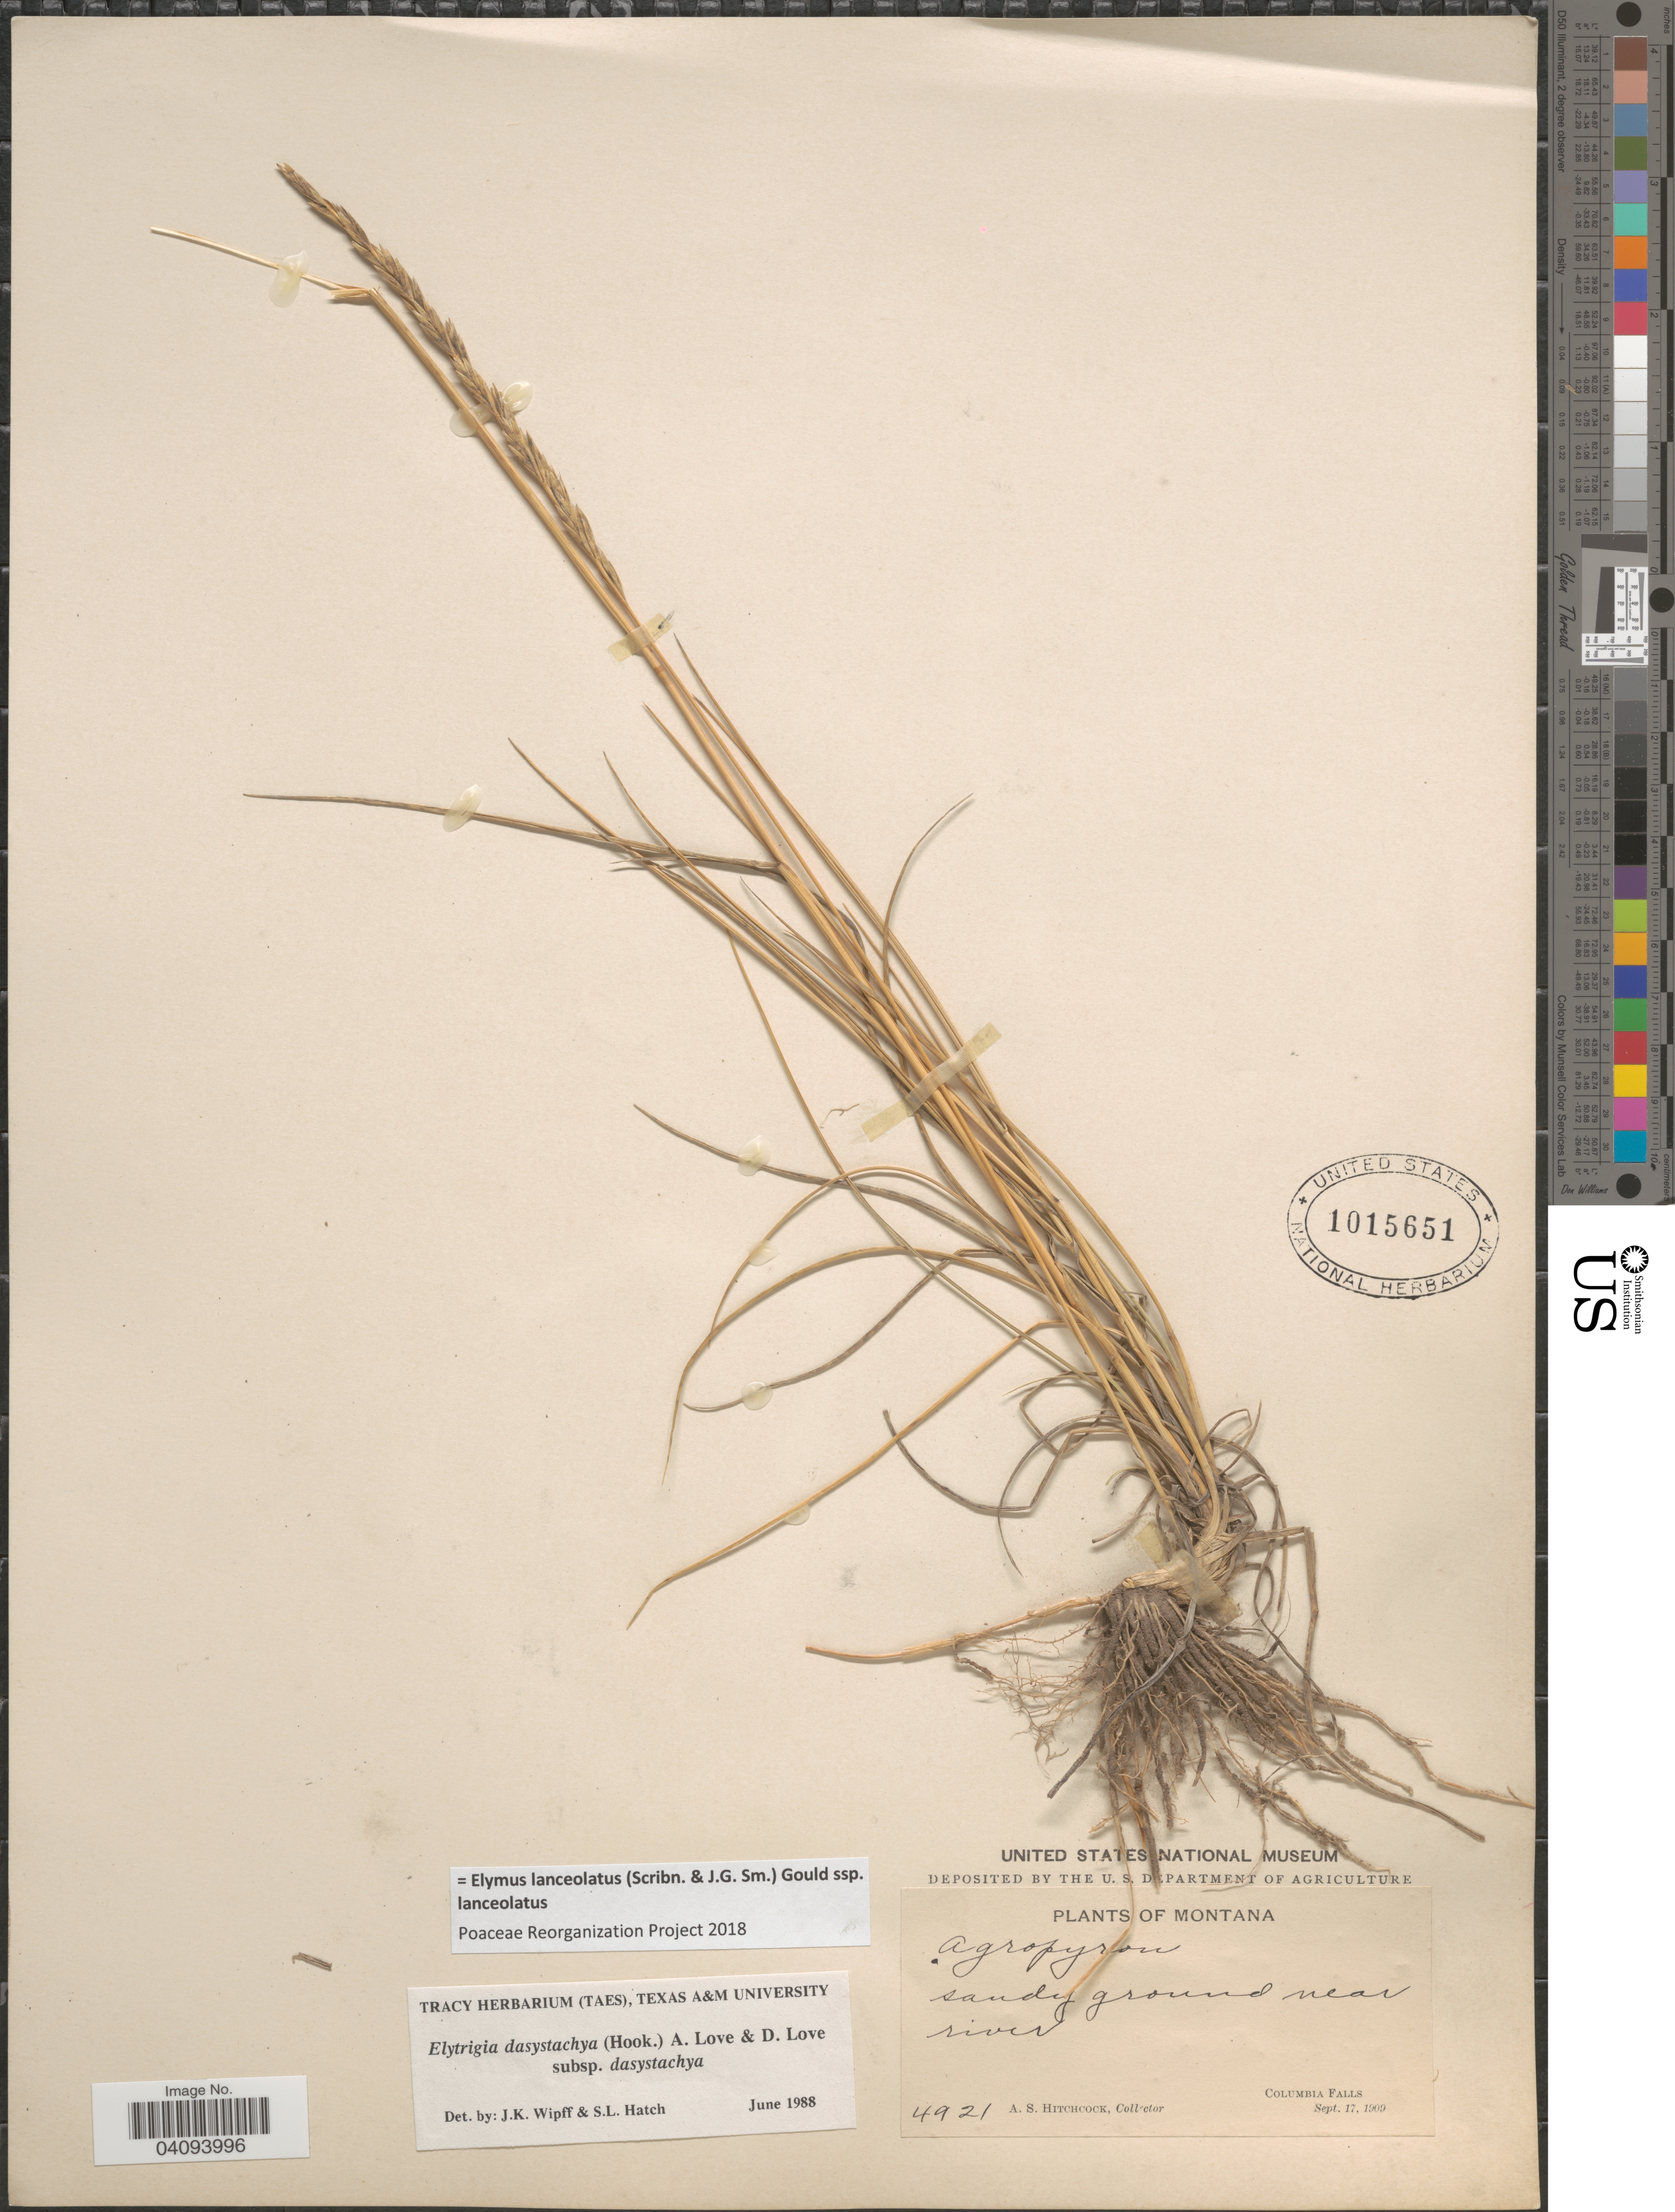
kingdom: Plantae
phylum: Tracheophyta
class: Liliopsida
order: Poales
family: Poaceae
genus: Elymus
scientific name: Elymus lanceolatus subsp. lanceolatus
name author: (Scribn. & J.G. Sm.) Gould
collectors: A. S. Hitchcock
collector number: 4921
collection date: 1909-09-17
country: United States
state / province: Montana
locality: Near river. Columbia Falls.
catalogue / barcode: US 1015651